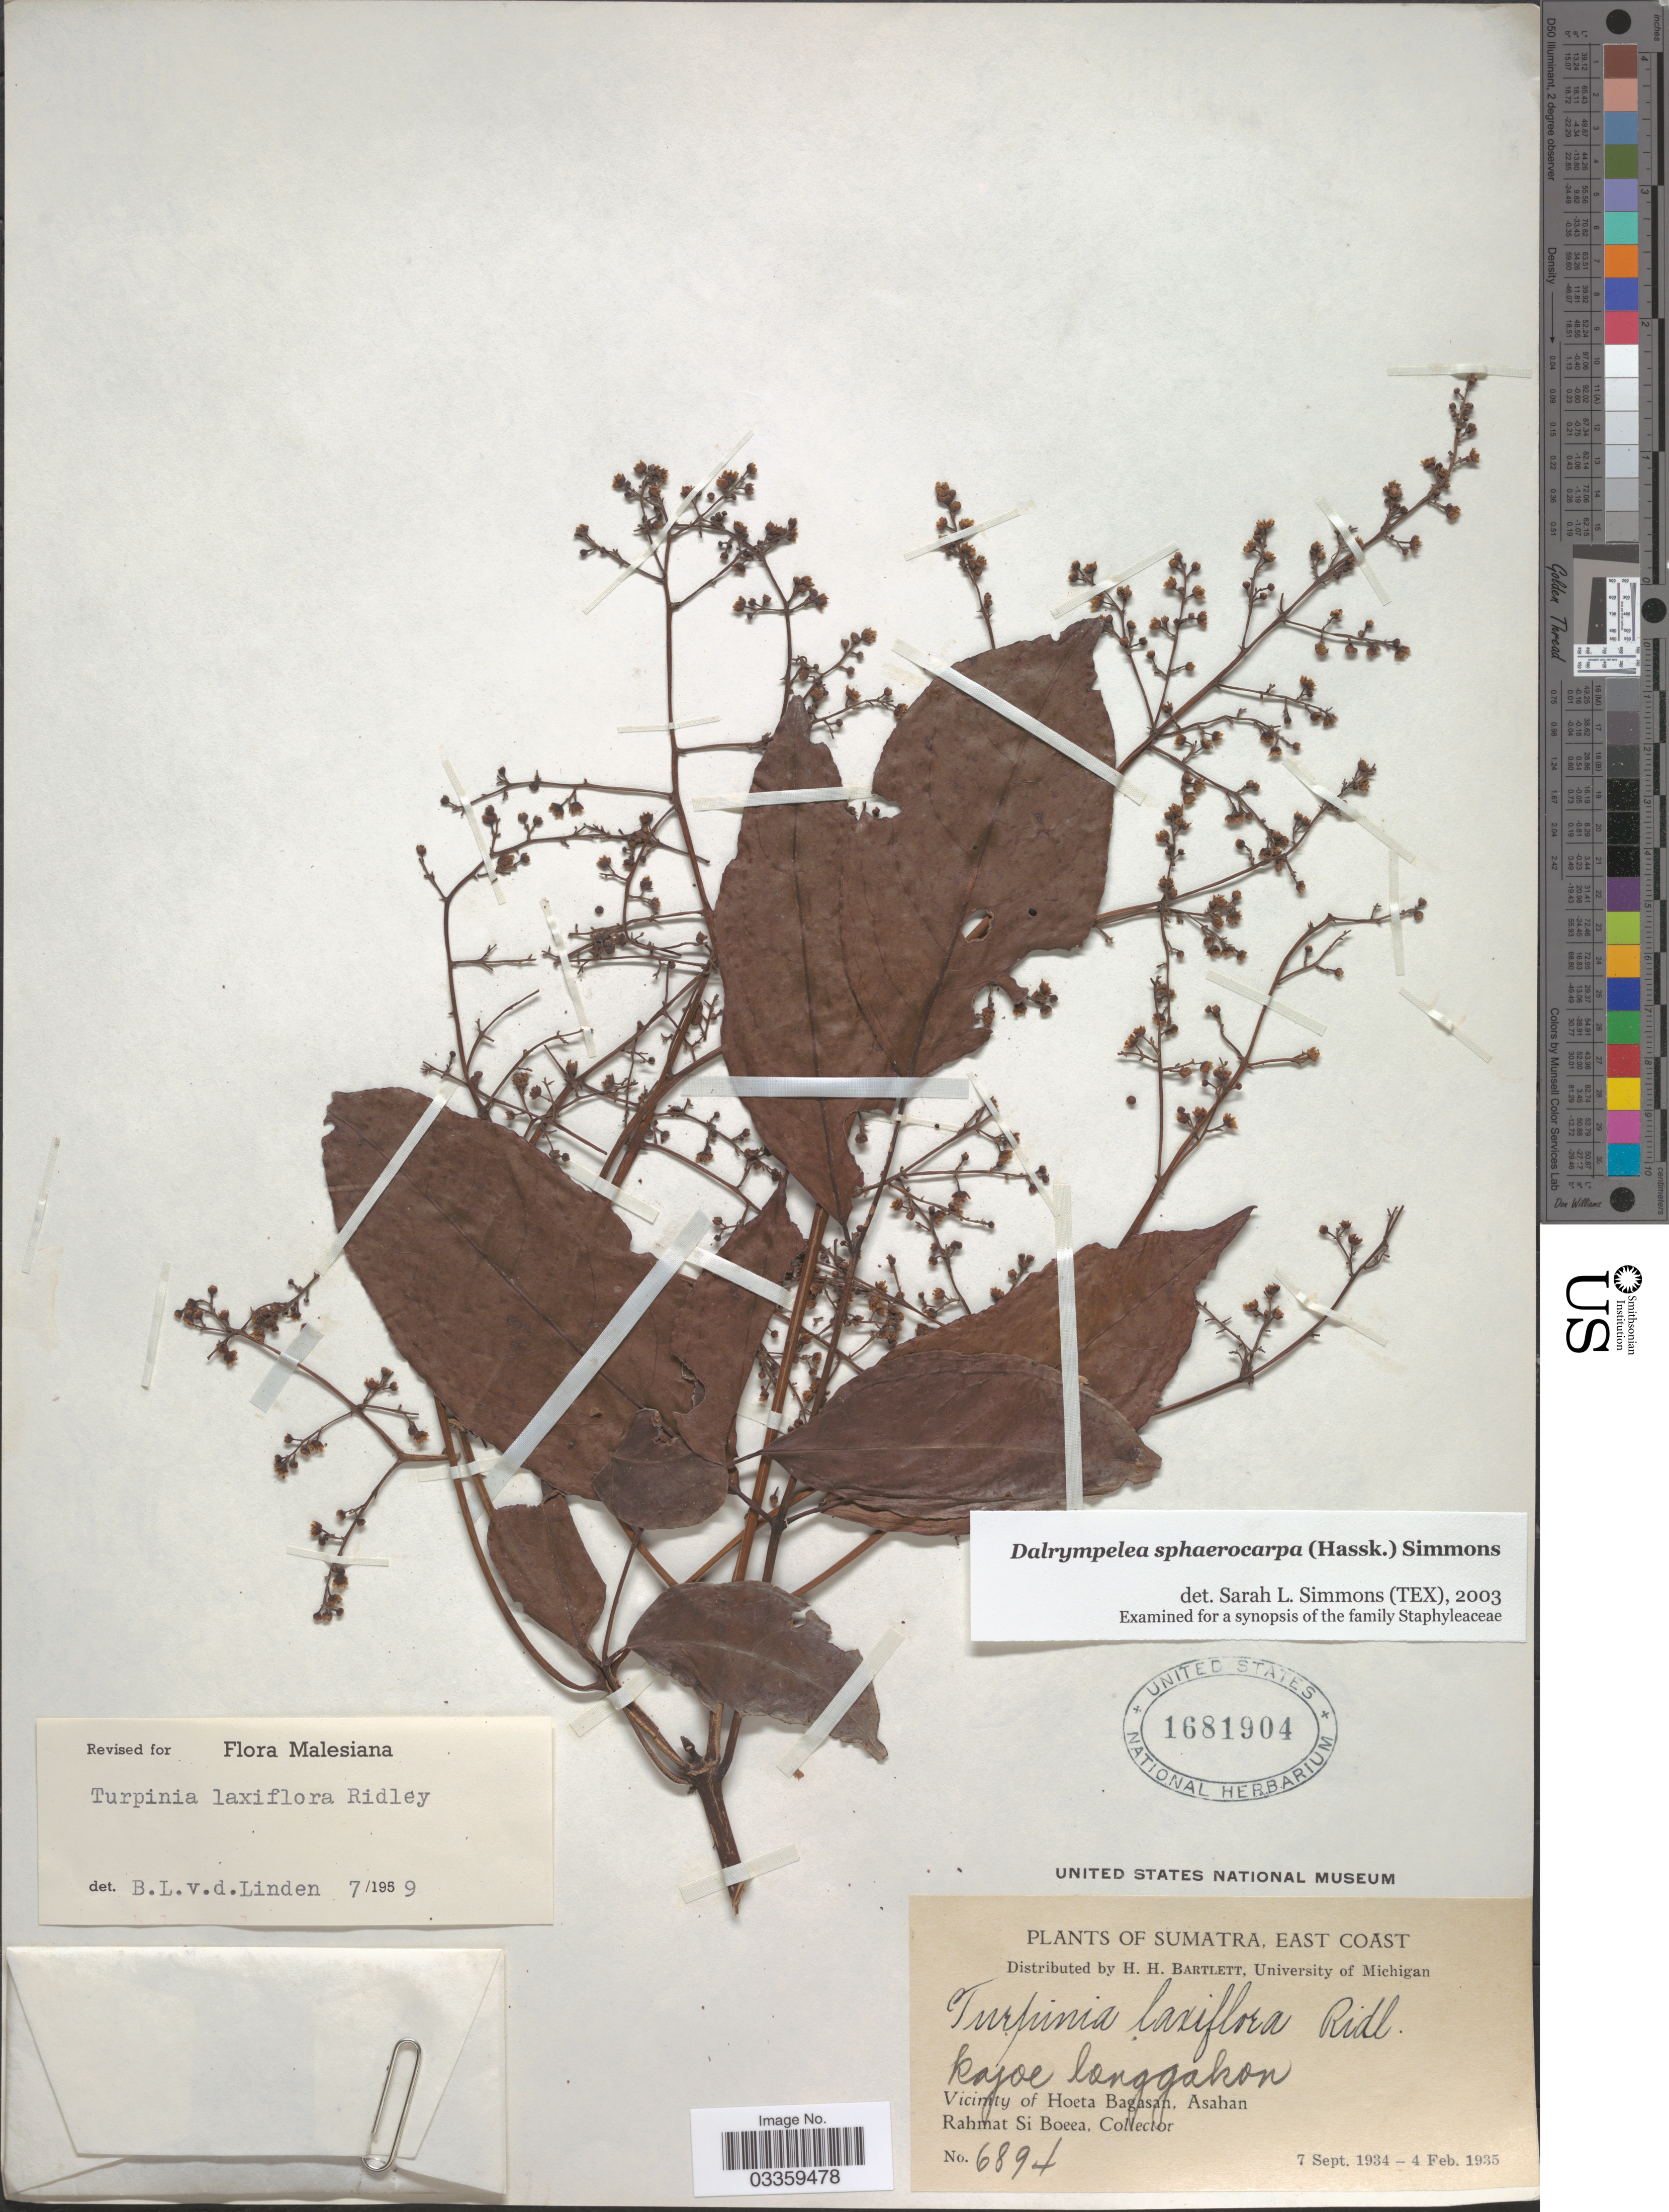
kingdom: Plantae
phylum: Tracheophyta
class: Magnoliopsida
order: Crossosomatales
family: Staphyleaceae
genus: Dalrympelea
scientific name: Dalrympelea sphaerocarpa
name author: (Hassk.) Nor-Ezzaw.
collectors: Rahmat Si Boeea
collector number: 6894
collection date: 1934-09-07/1935-02-04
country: Indonesia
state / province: Sumatra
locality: East Coast. Vicinity of Hoeta Bagasan, Asahan.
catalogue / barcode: US 1681904